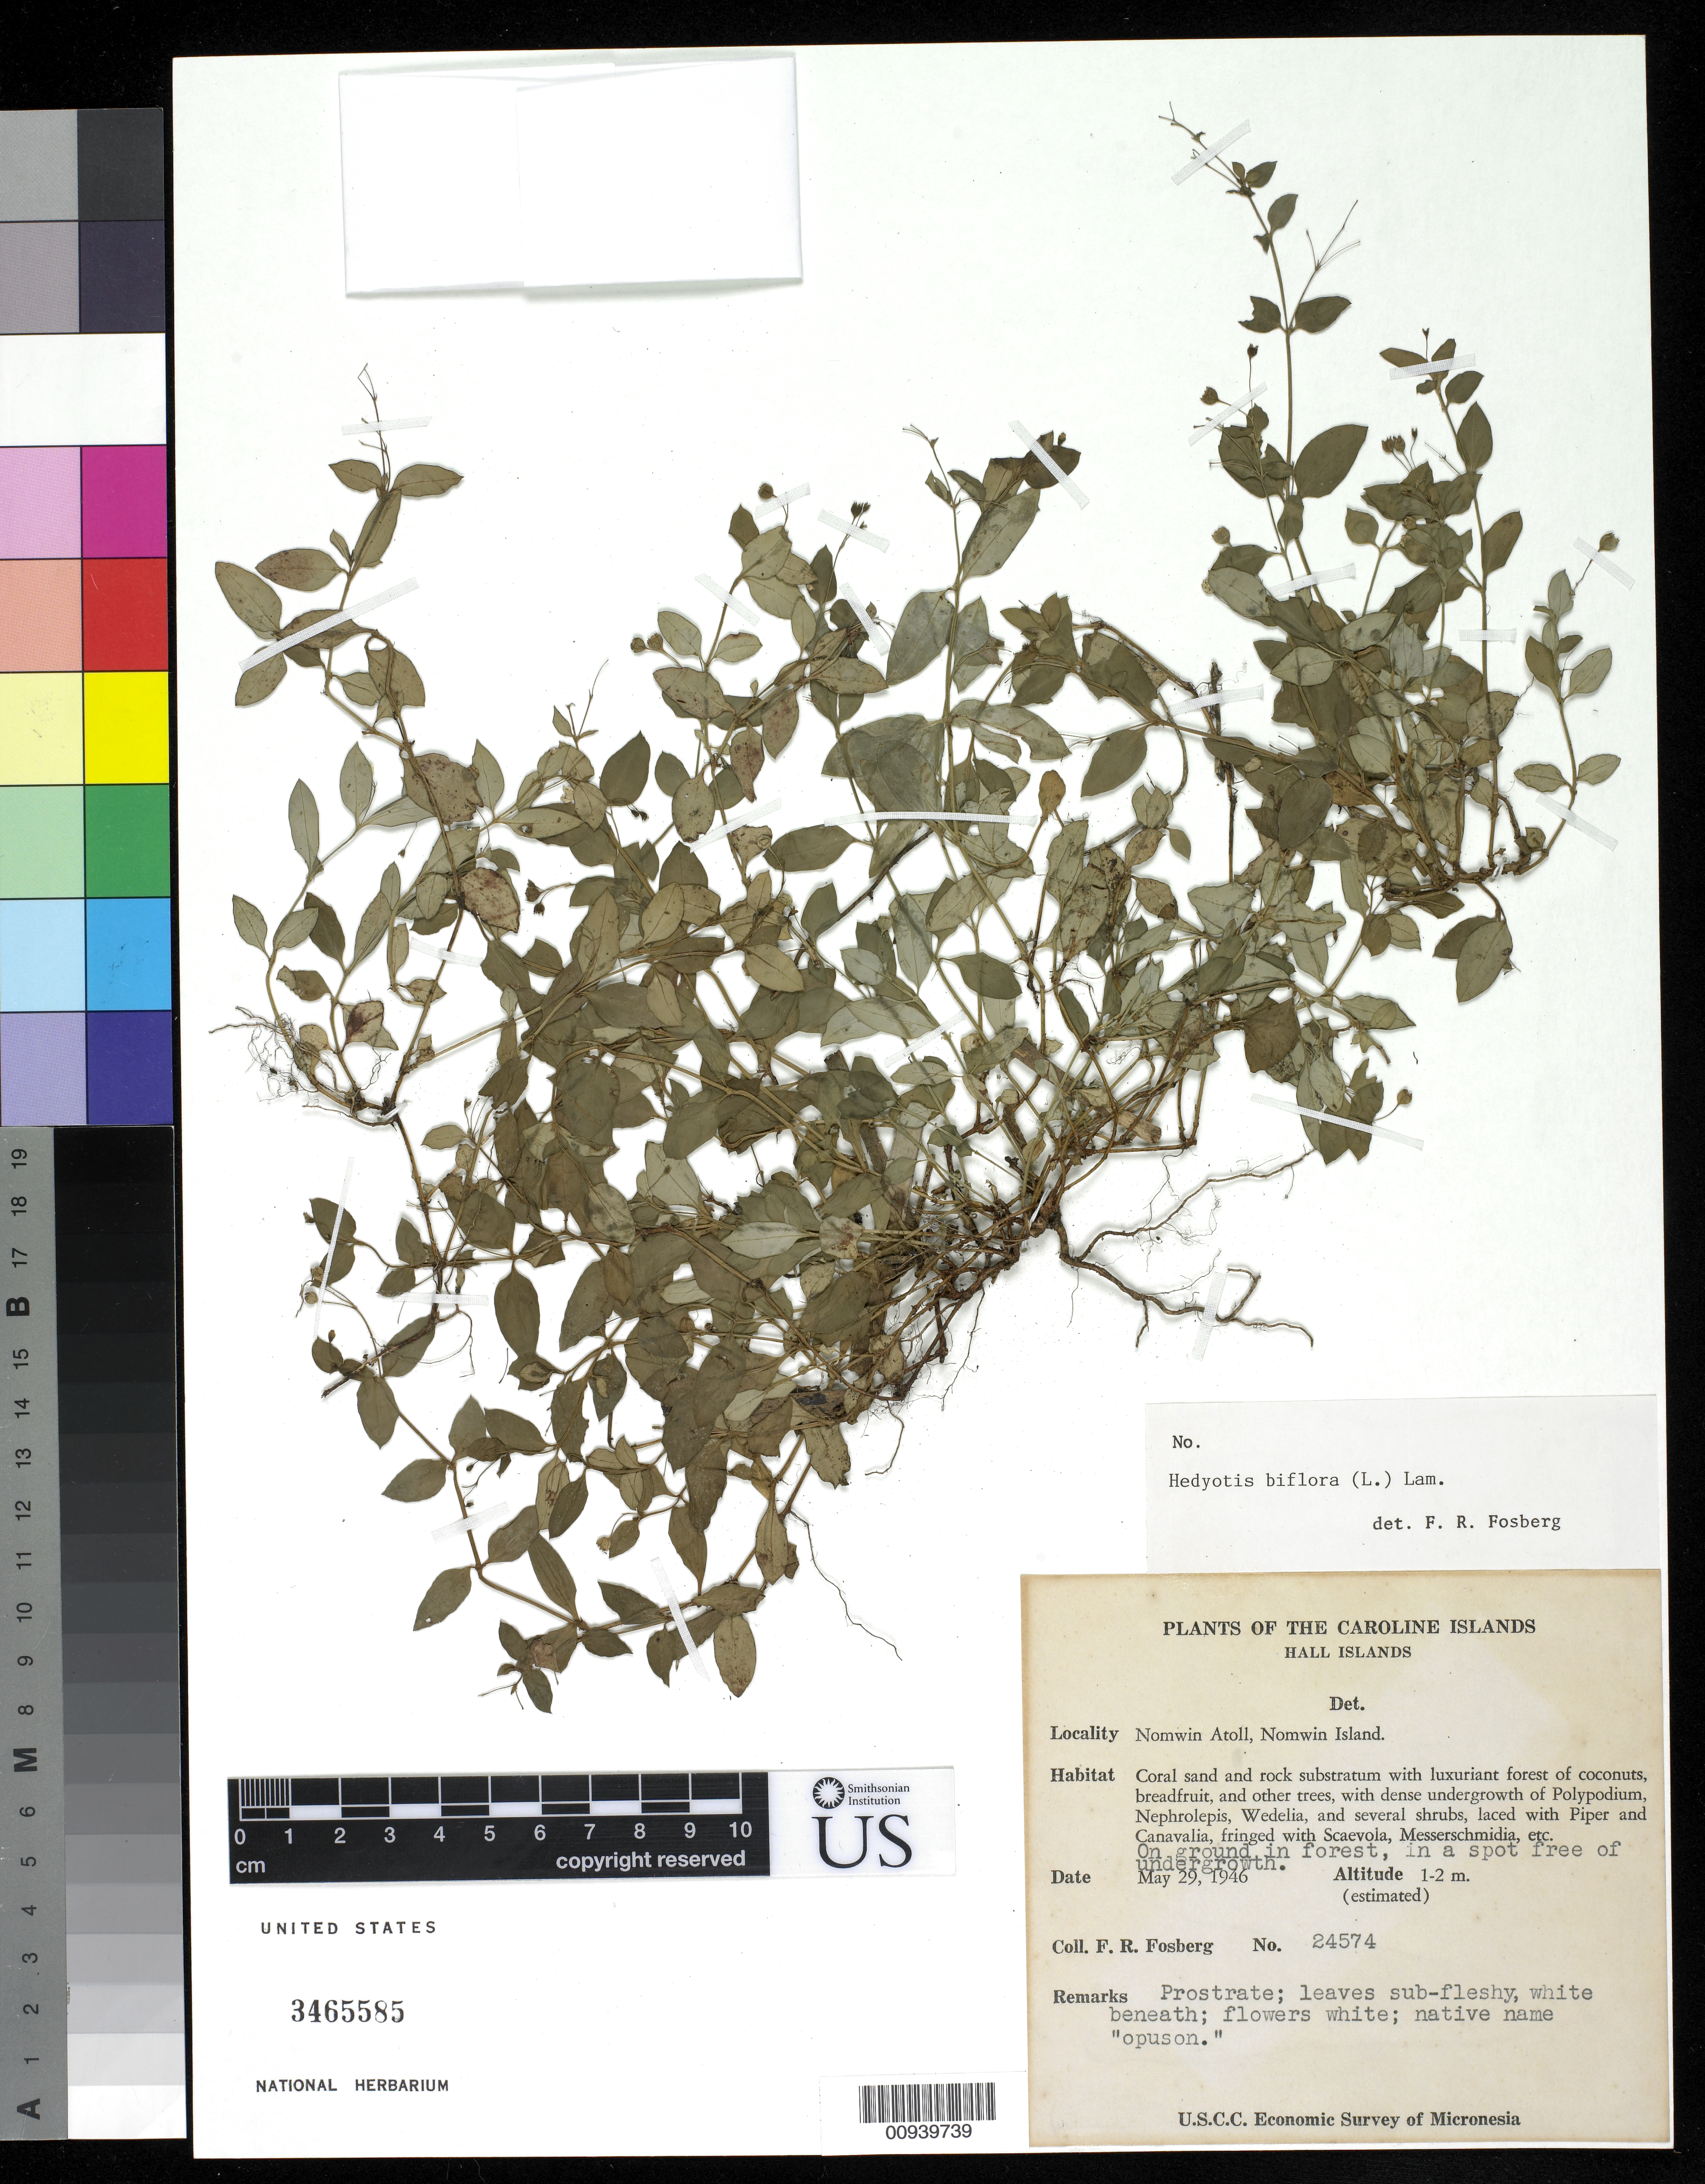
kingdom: Plantae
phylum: Tracheophyta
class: Magnoliopsida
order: Gentianales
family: Rubiaceae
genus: Leptopetalum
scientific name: Leptopetalum biflorum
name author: (L.) Neupane & N. Wikstr.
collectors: F. R. Fosberg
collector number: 24574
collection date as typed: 29 May 1946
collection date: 1946-05-29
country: Micronesia, Federated States of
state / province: Truk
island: Nomwin Atoll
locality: Nomwin Atoll, Nomwin Island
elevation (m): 1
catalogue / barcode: US 3465585